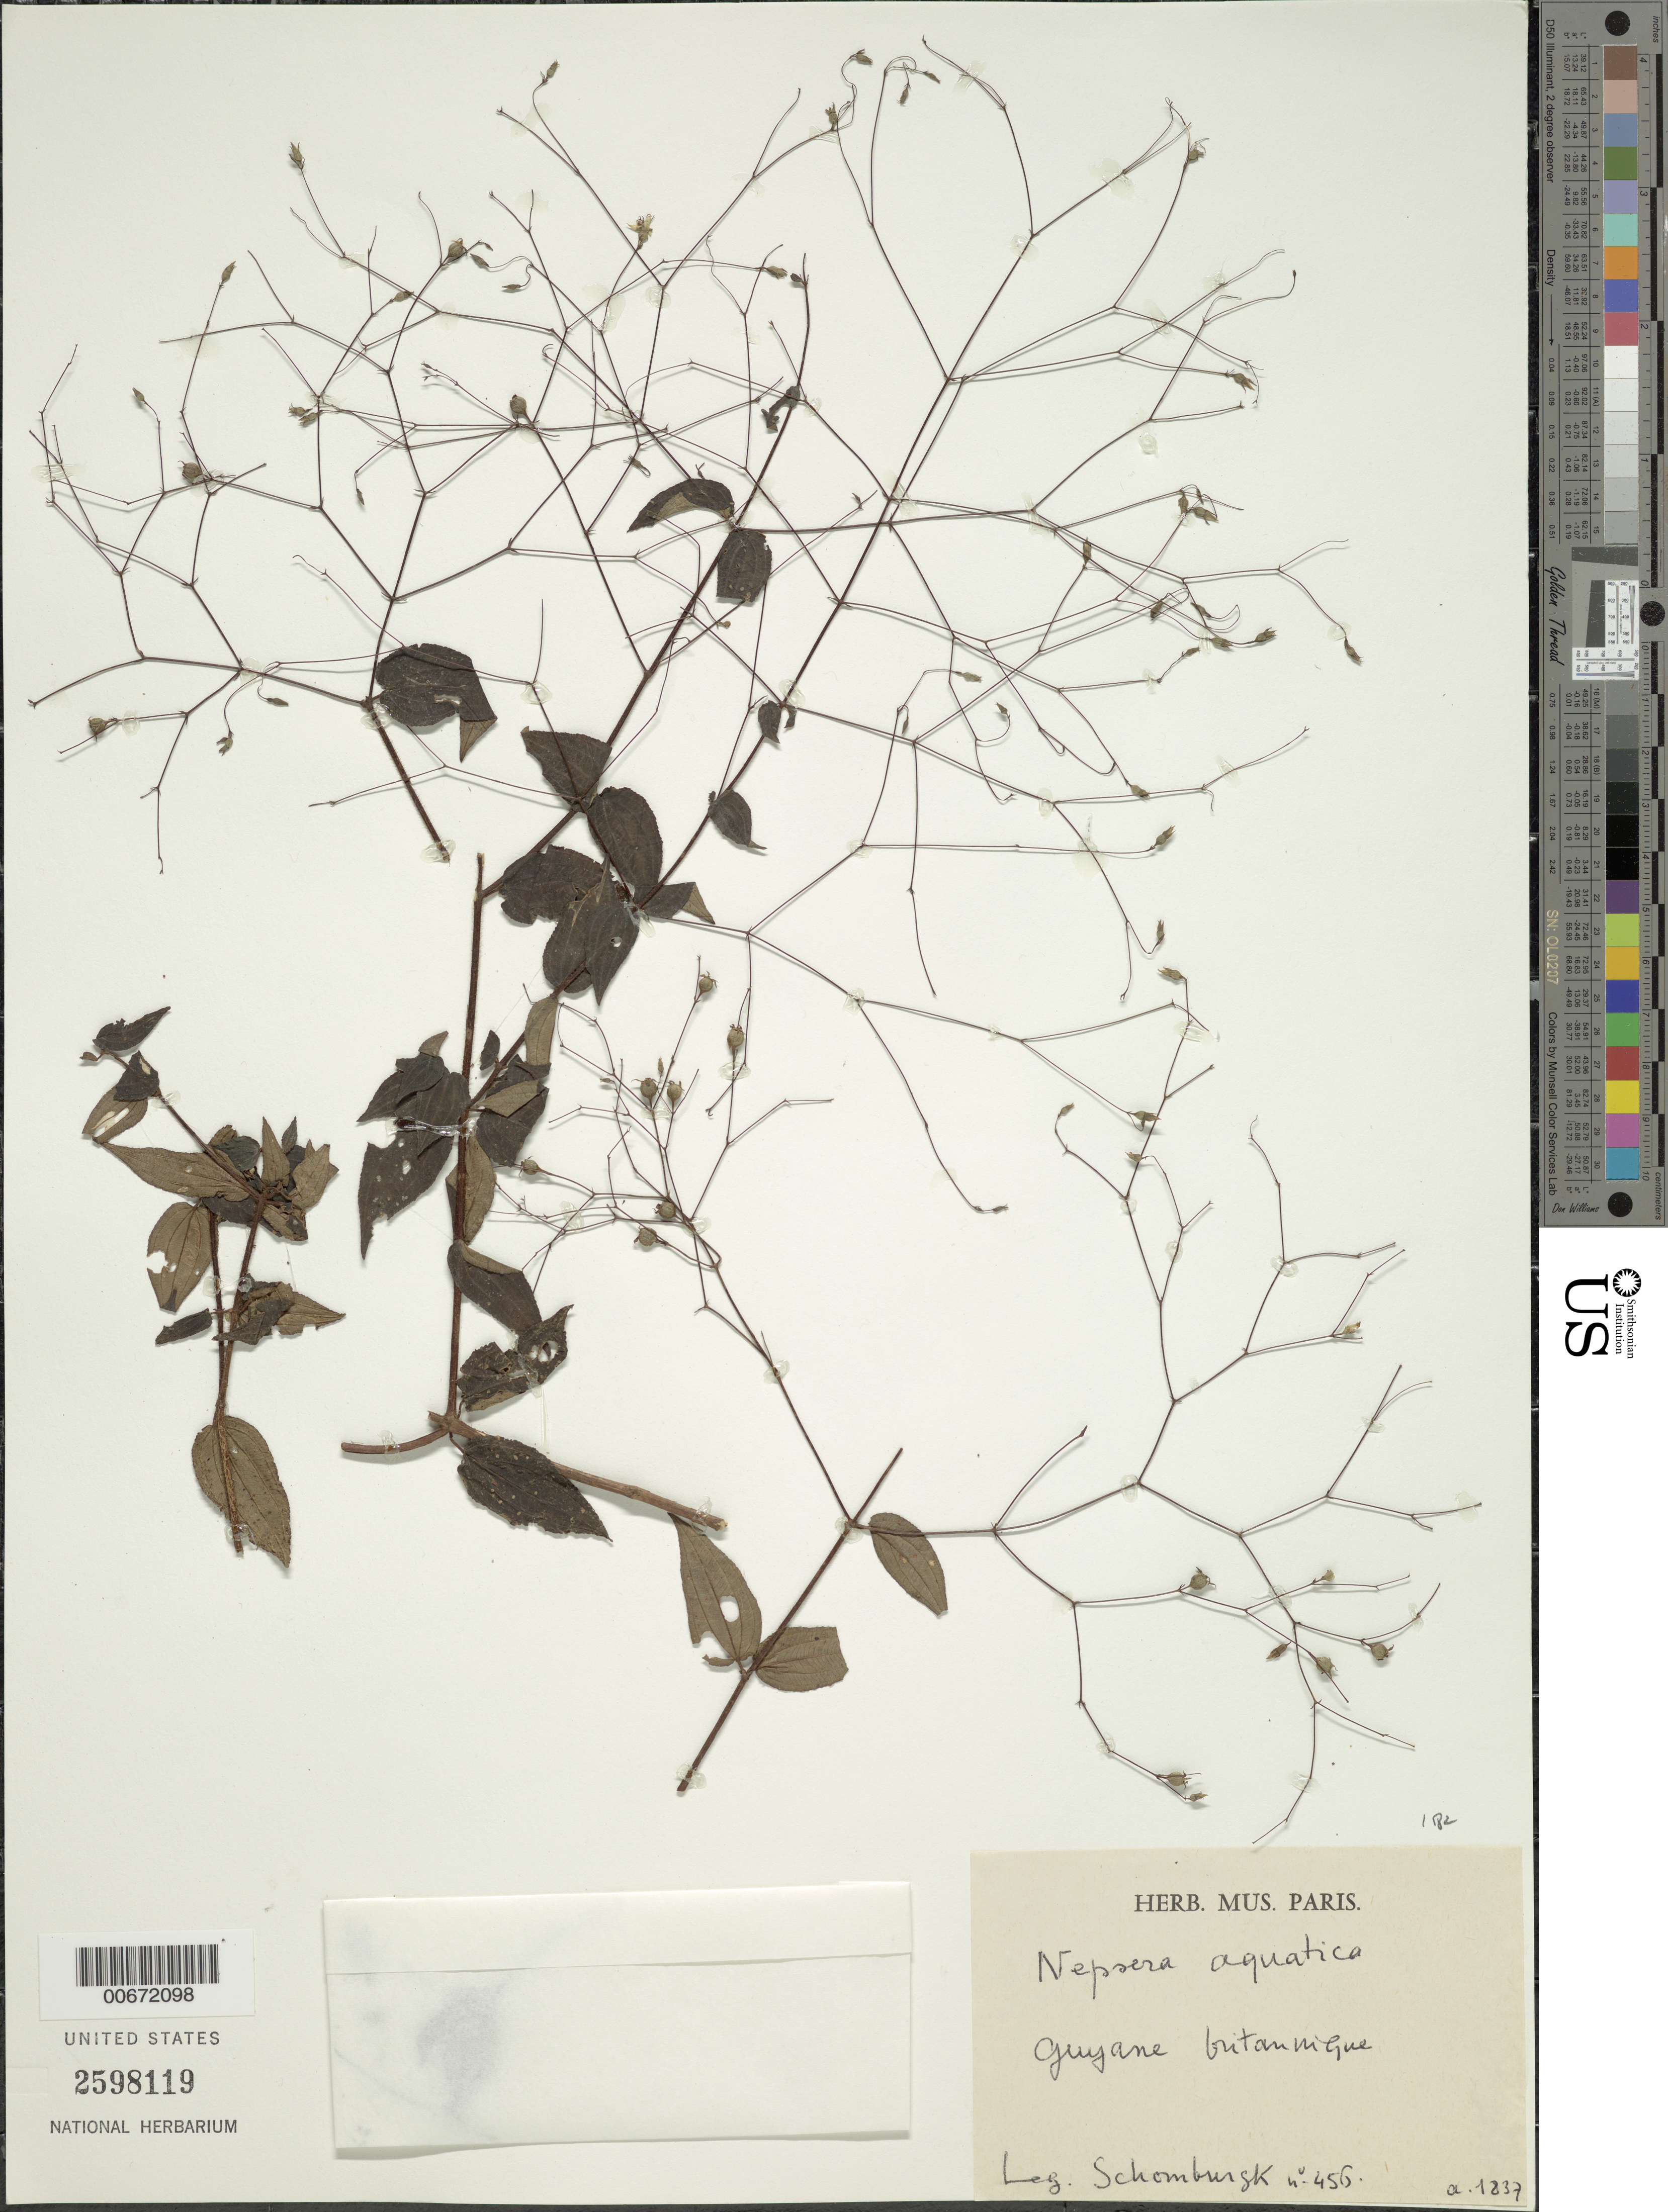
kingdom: Plantae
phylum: Tracheophyta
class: Magnoliopsida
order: Myrtales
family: Melastomataceae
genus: Nepsera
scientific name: Nepsera aquatica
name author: (Aubl.) Naudin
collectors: R. H. Schomburgk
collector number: I 456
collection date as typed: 1837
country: Guyana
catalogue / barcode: US 2598119